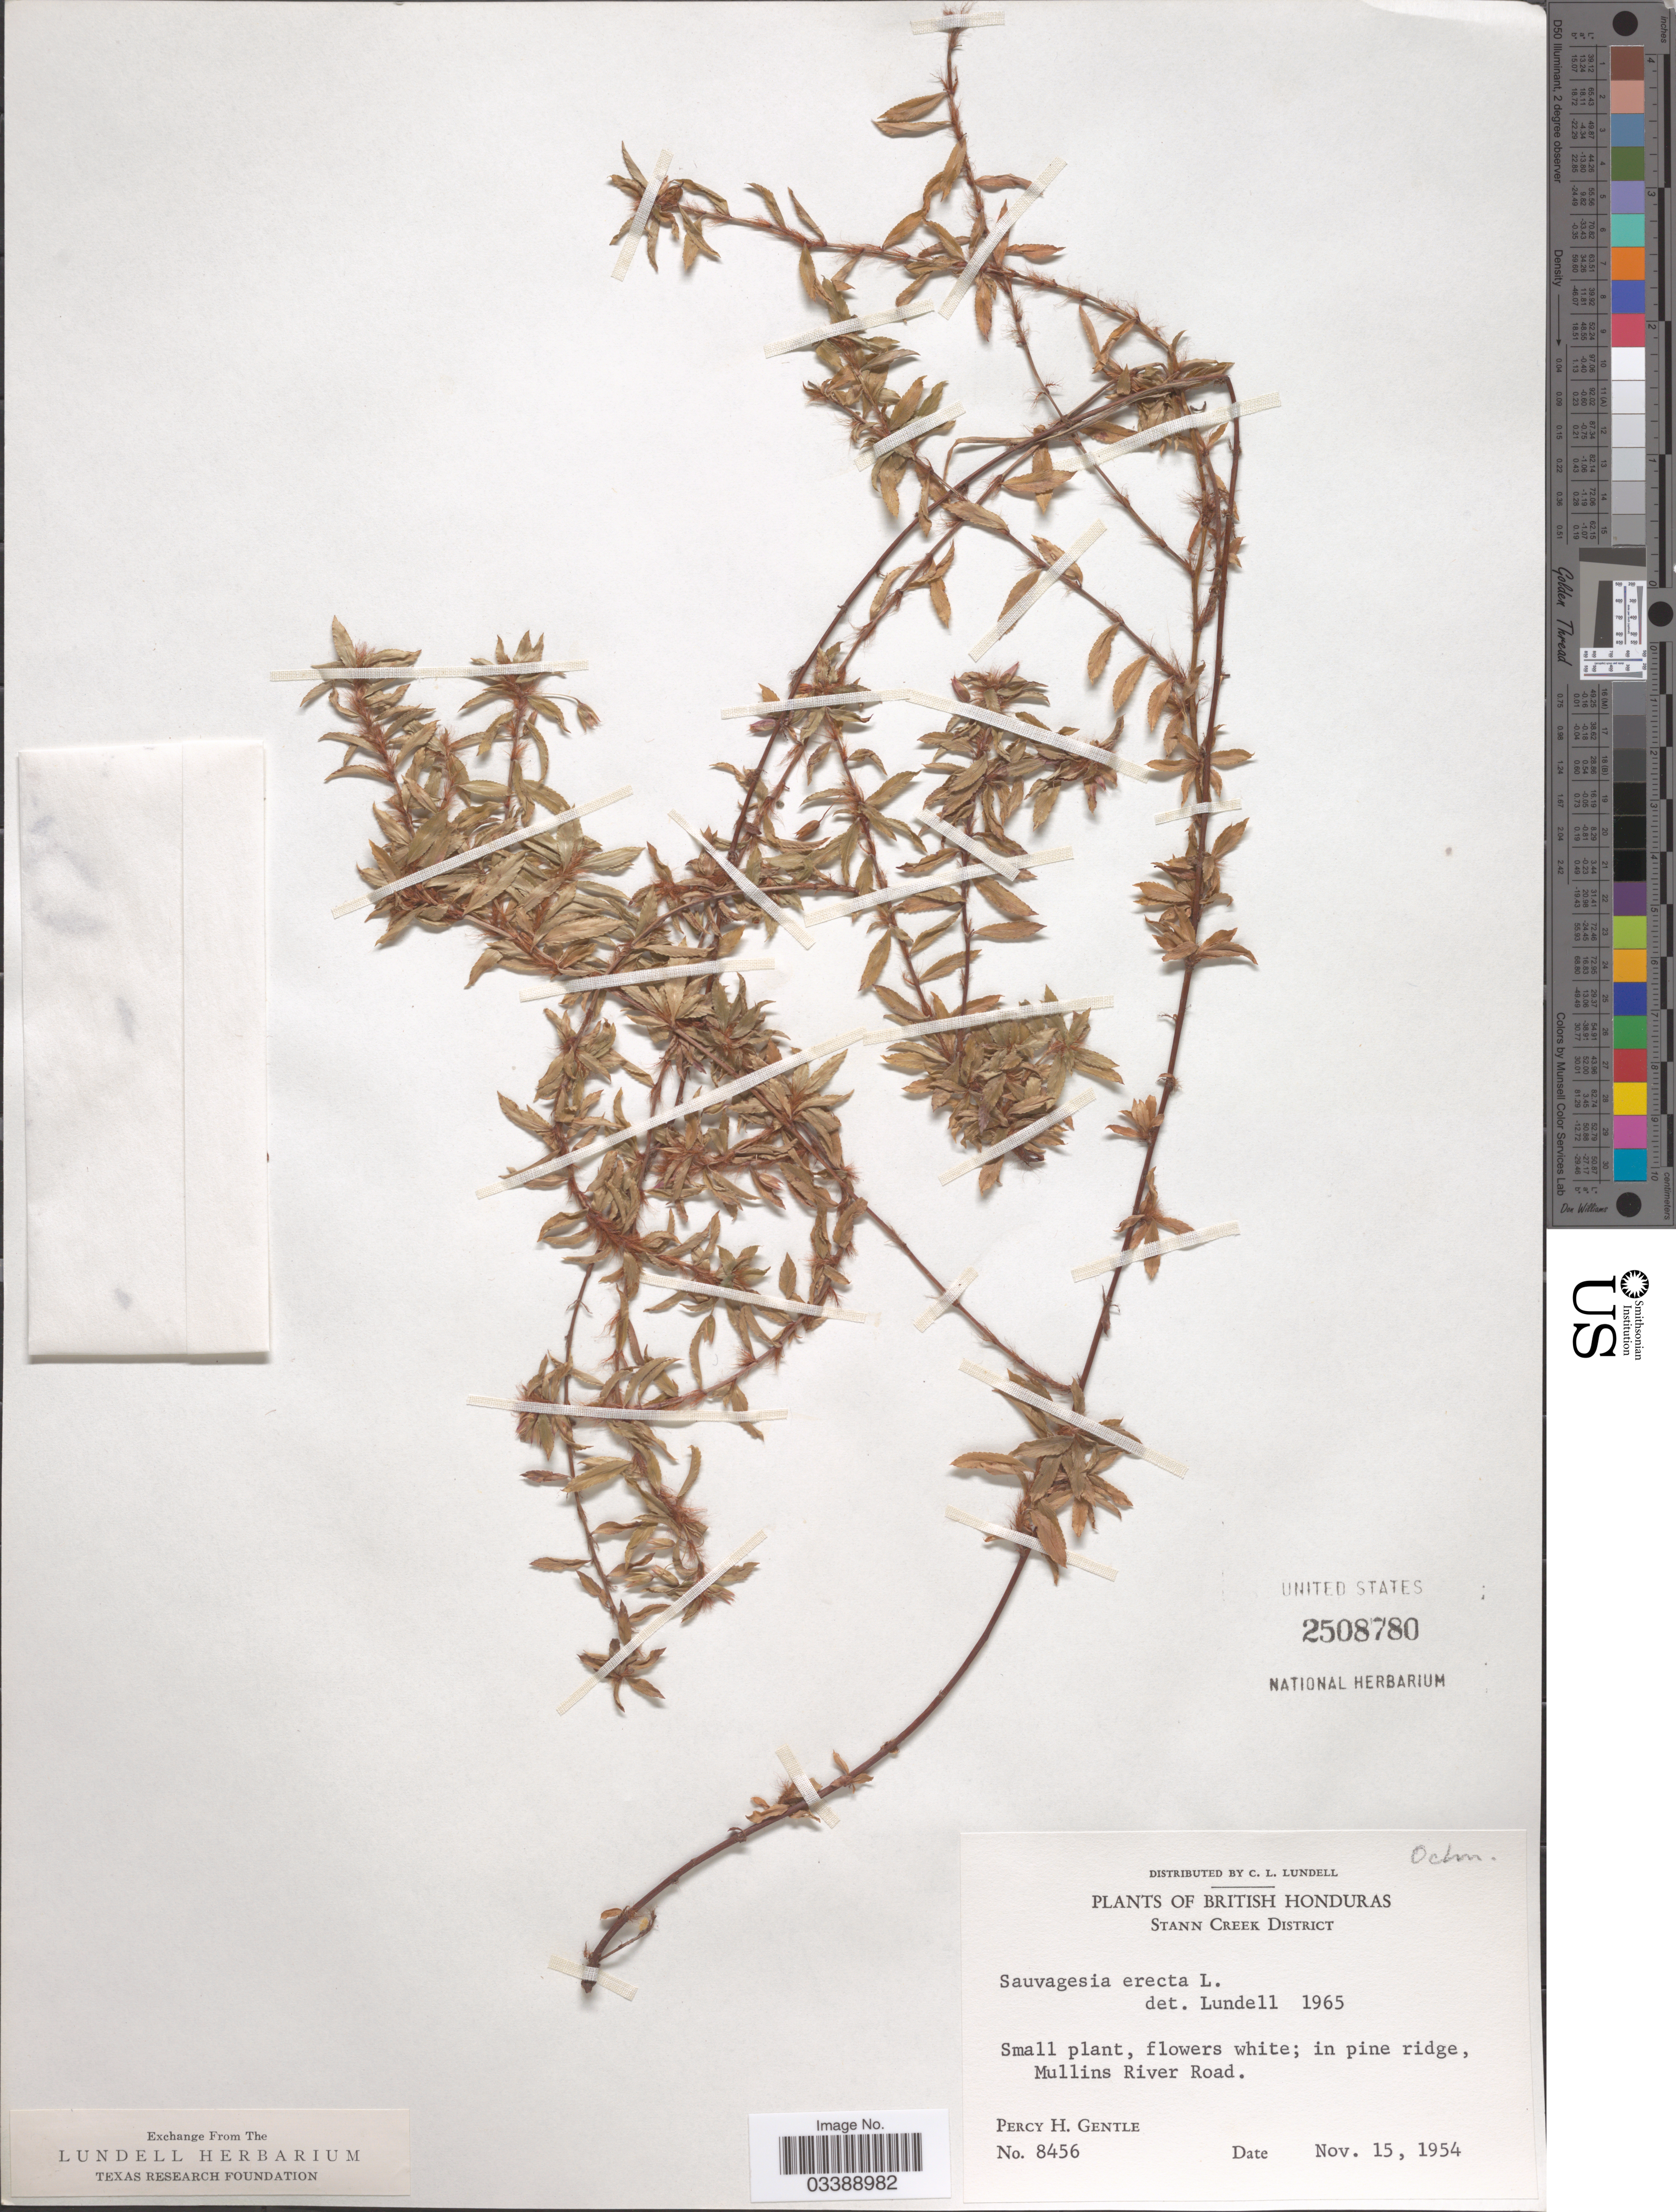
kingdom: Plantae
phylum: Tracheophyta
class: Magnoliopsida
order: Malpighiales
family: Ochnaceae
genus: Sauvagesia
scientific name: Sauvagesia erecta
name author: L.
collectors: P. H. Gentle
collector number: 8456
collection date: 1954-11-15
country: Belize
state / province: Stann Creek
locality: British Honduras. Stann Creek District. Mullins River Road.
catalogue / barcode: US 2508780